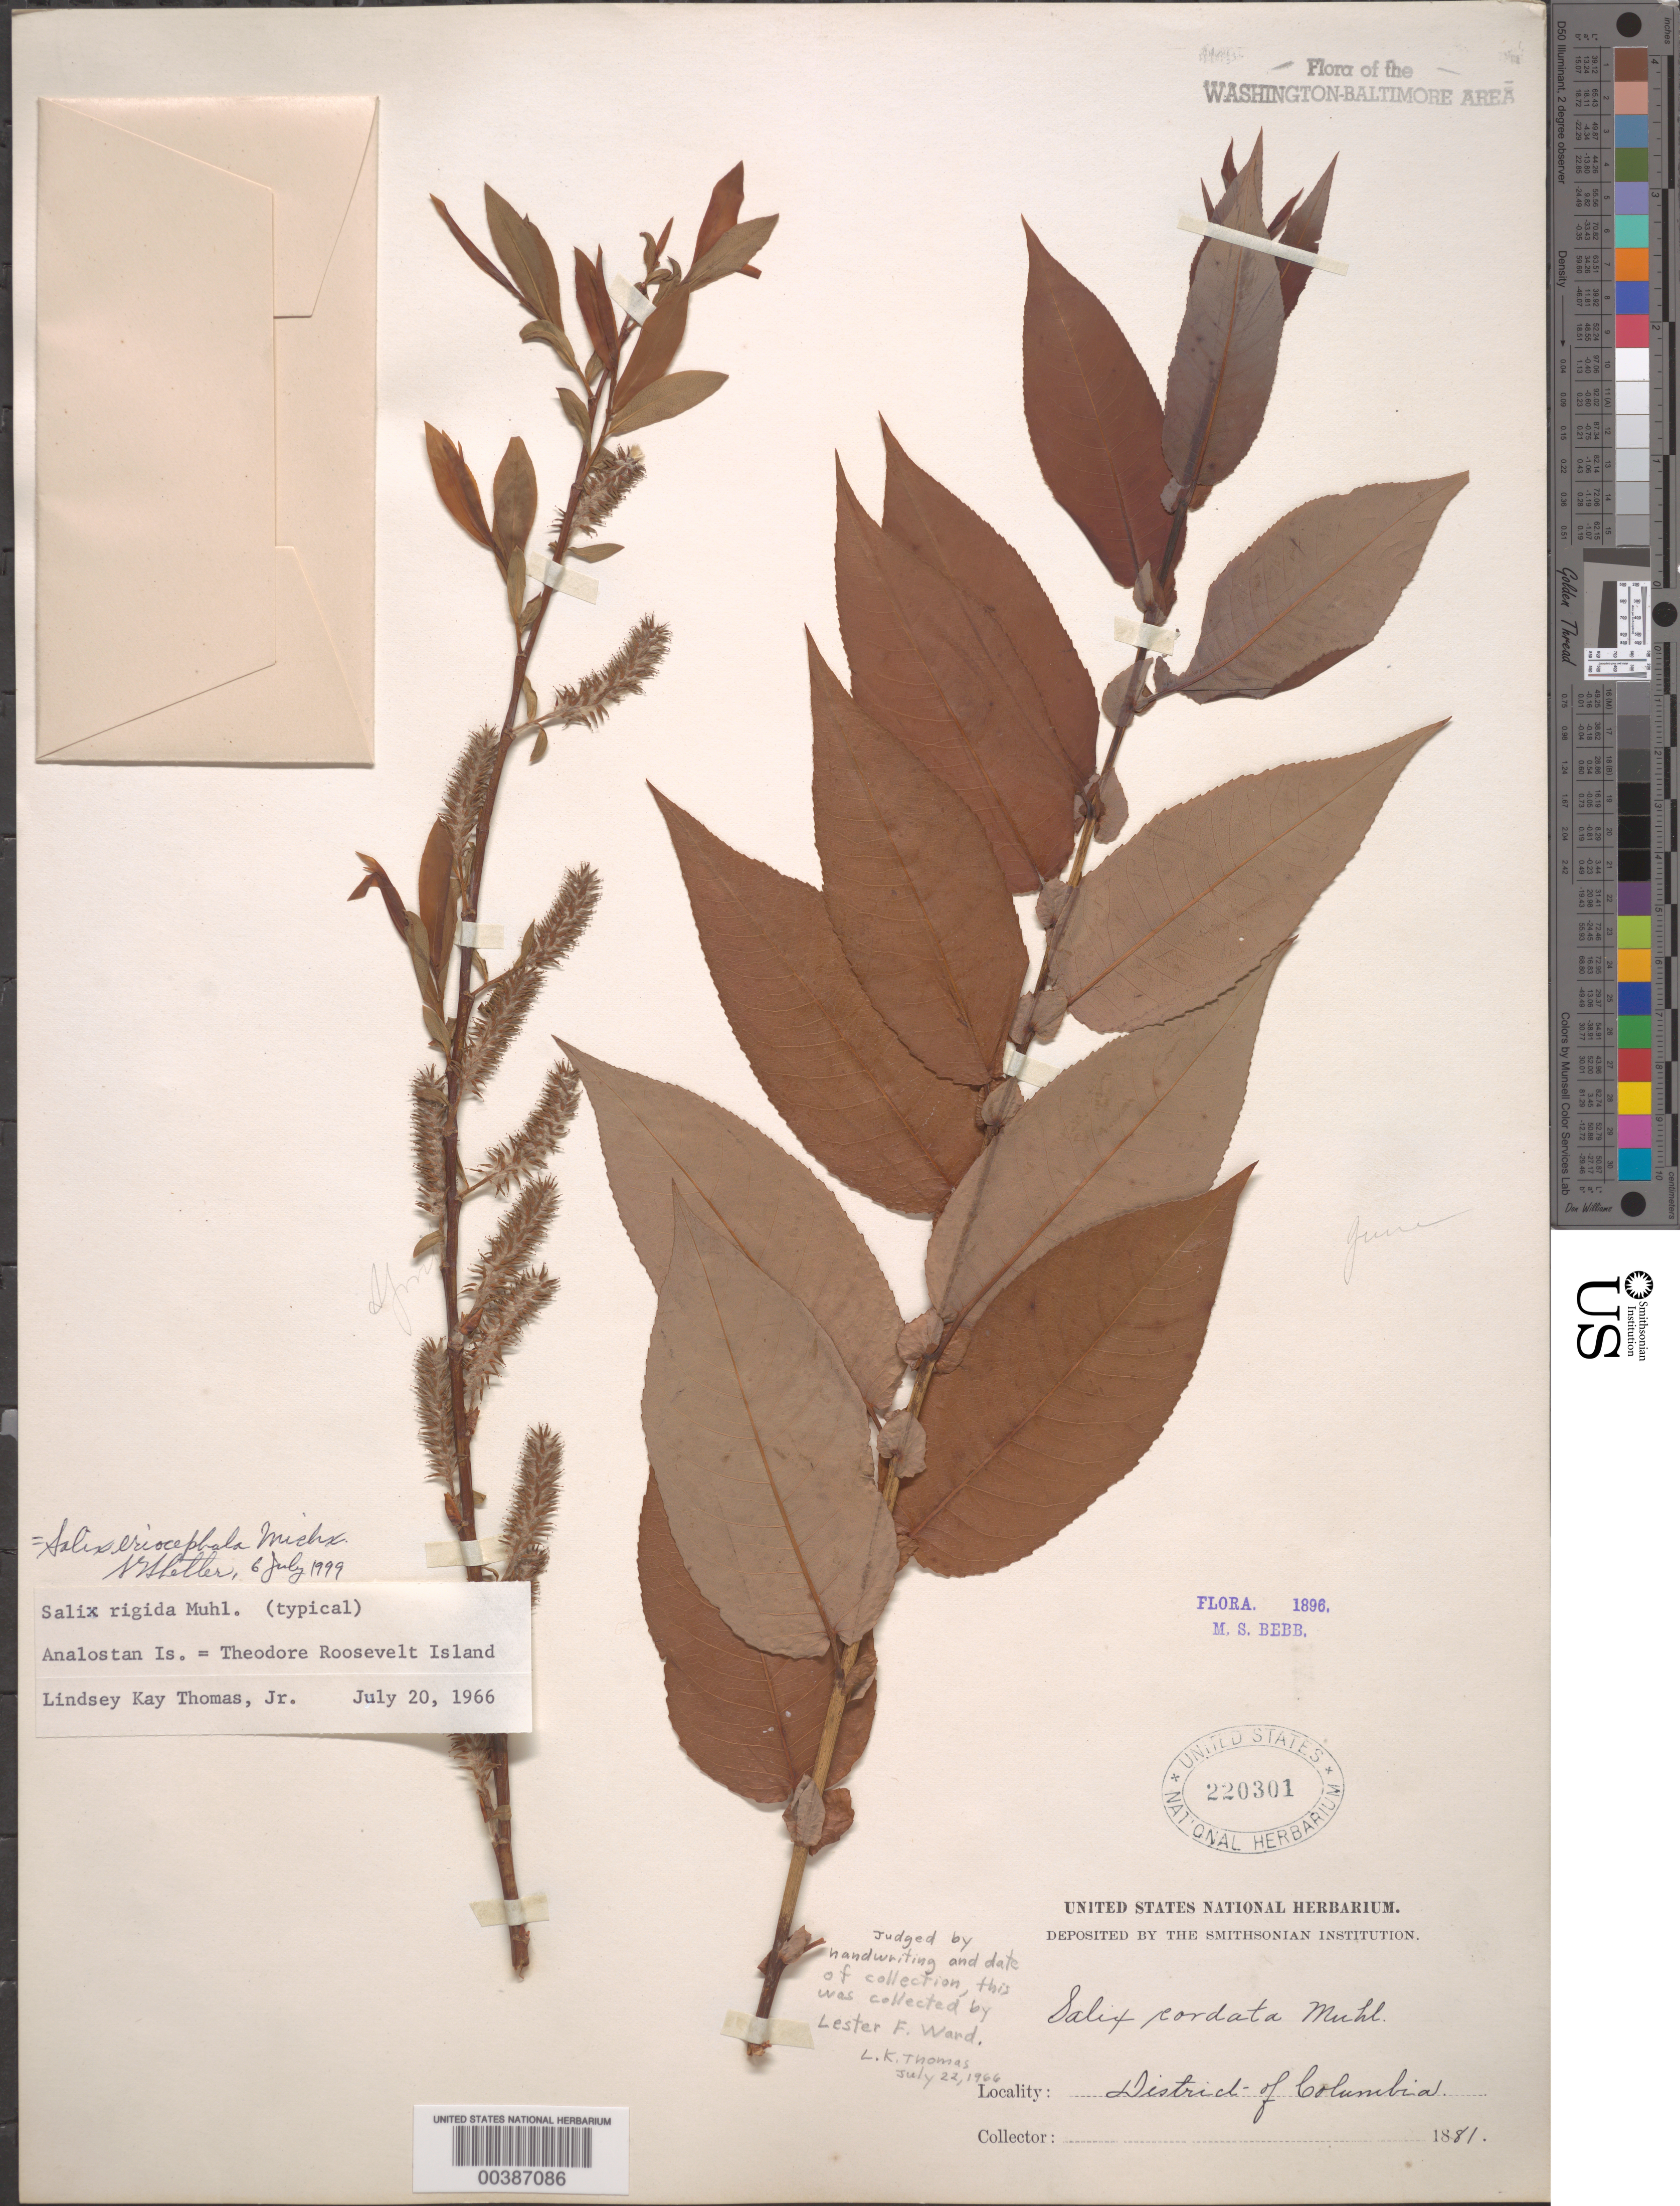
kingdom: Plantae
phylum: Tracheophyta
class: Magnoliopsida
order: Malpighiales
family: Salicaceae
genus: Salix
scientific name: Salix eriocephala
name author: Michx.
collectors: L. F. Ward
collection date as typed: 1881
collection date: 1881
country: United States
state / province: District of Columbia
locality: Analostan Island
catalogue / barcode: US 220301